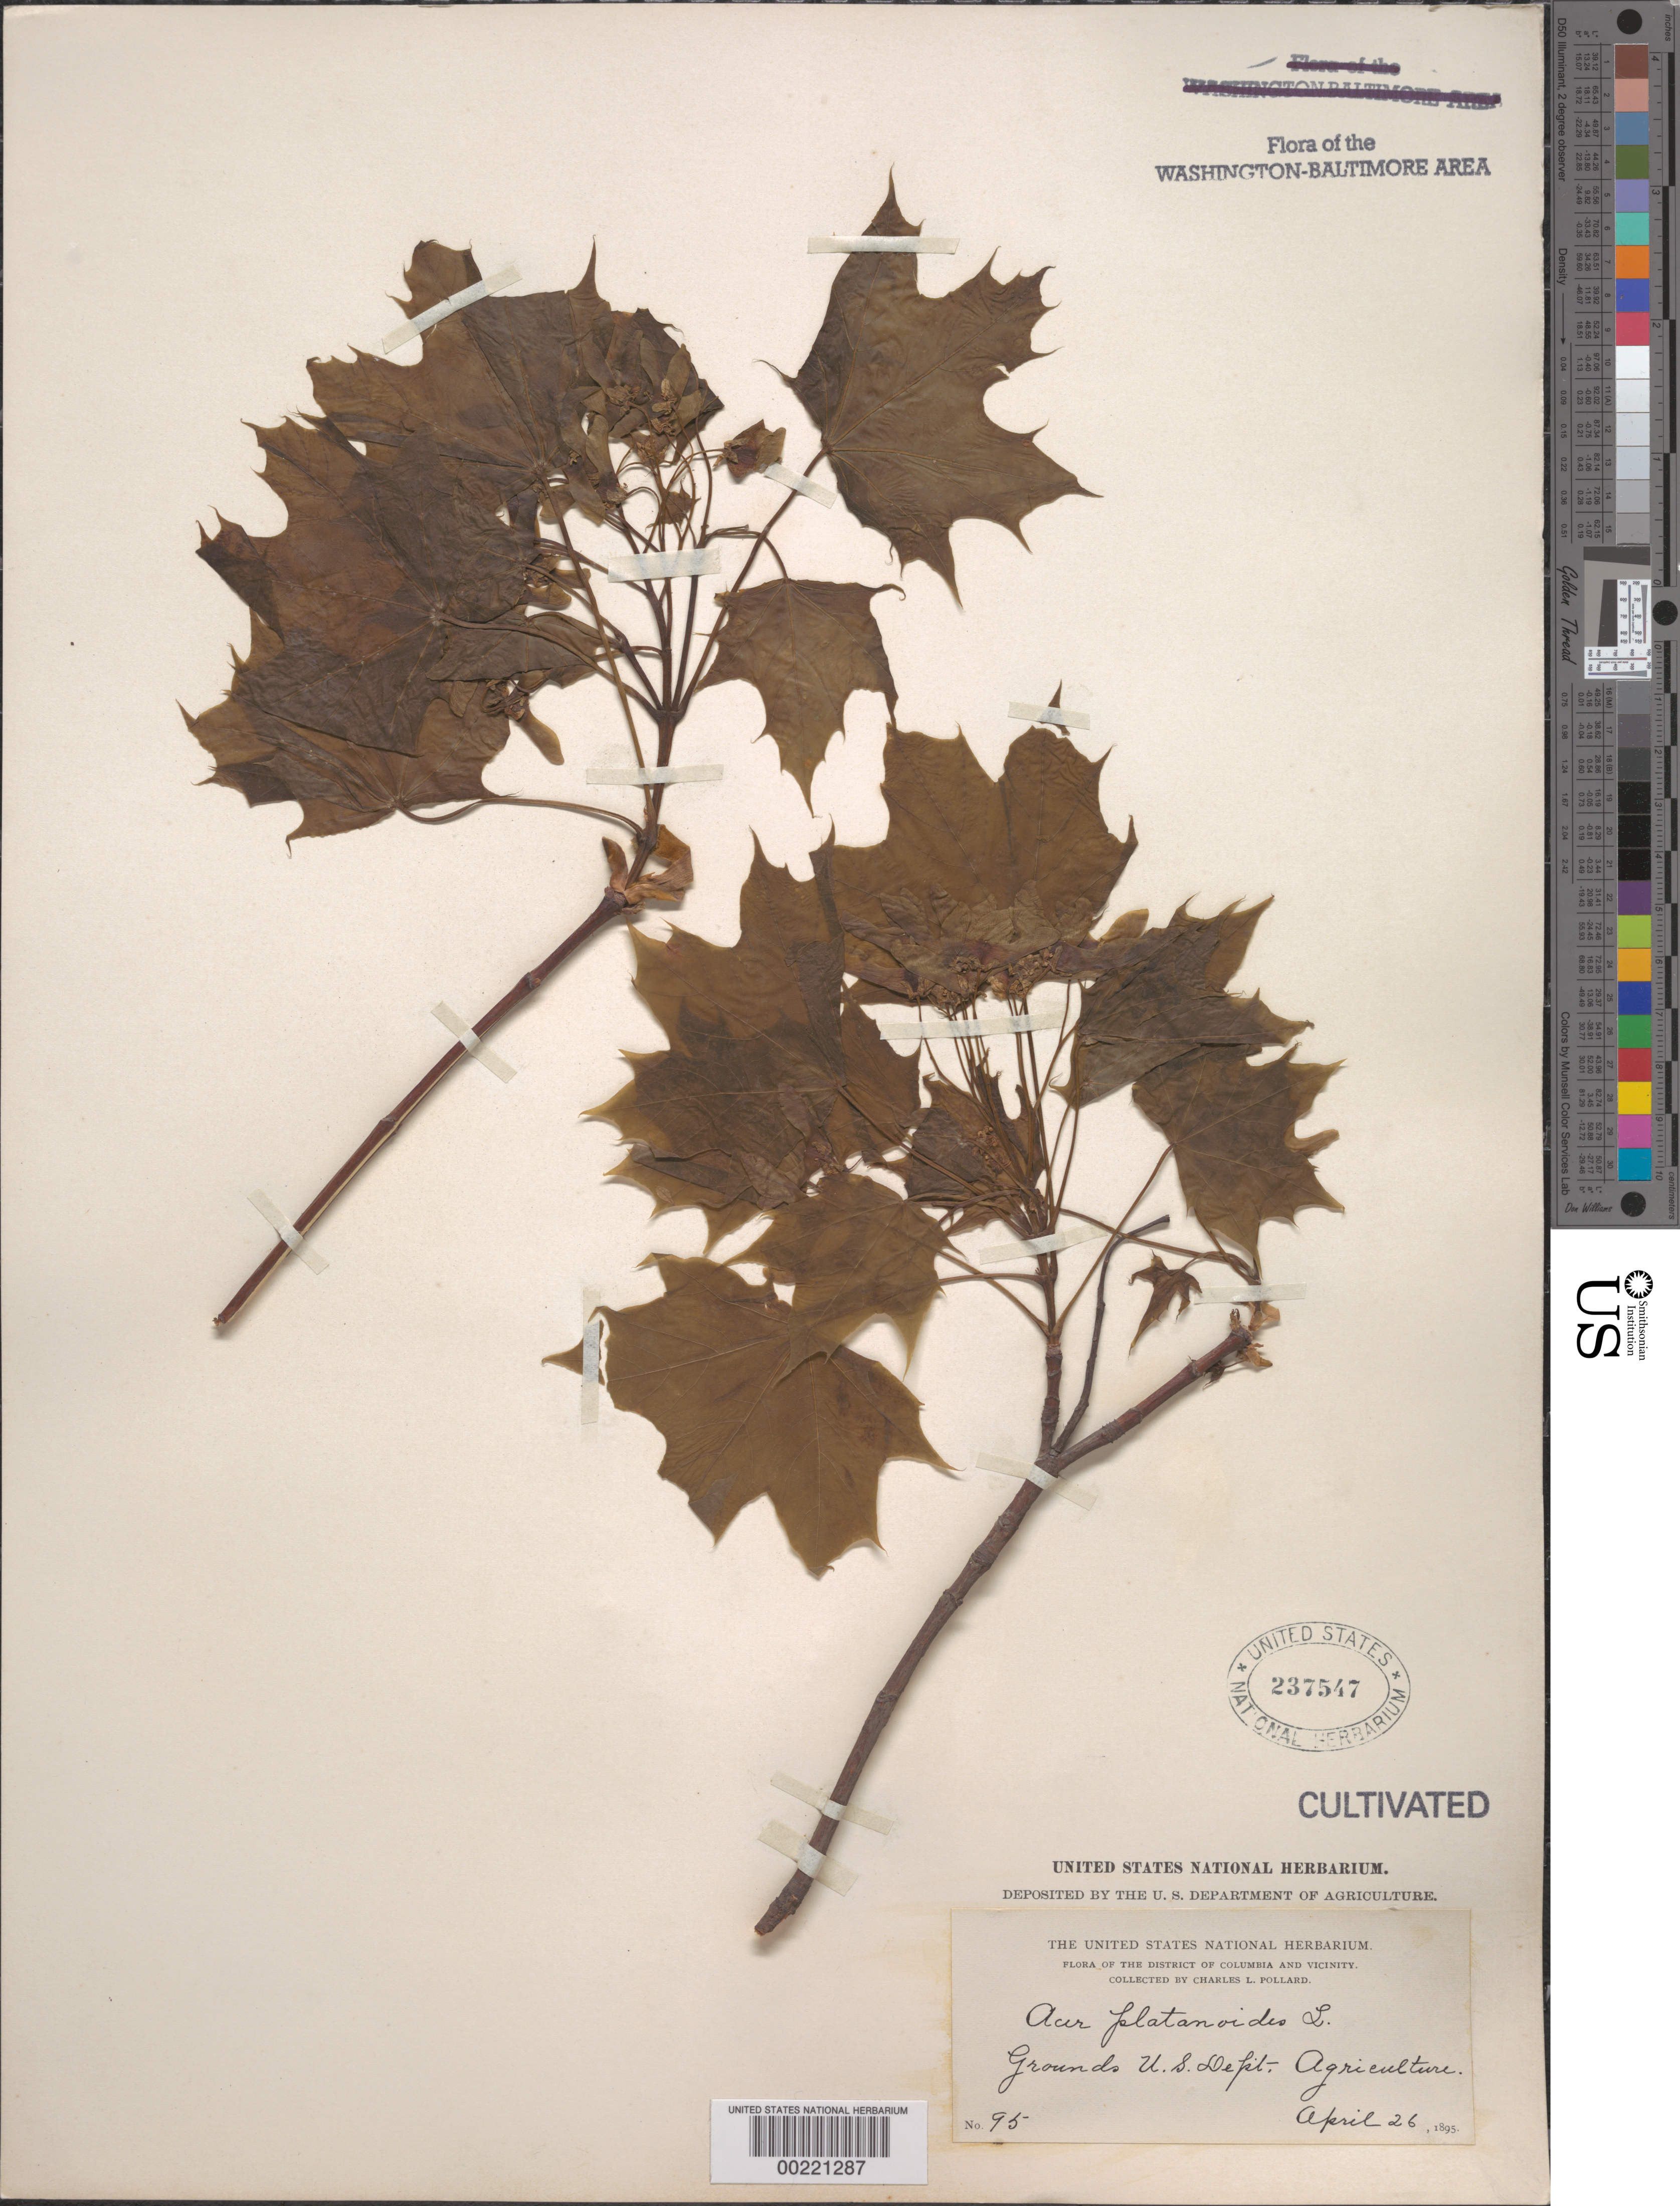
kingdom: Plantae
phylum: Tracheophyta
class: Magnoliopsida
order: Sapindales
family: Sapindaceae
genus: Acer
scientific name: Acer platanoides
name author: L.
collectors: C. L. Pollard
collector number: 95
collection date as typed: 26 Apr 1895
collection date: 1895-04-26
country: United States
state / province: District of Columbia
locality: Department of Agriculture grounds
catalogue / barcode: US 237547